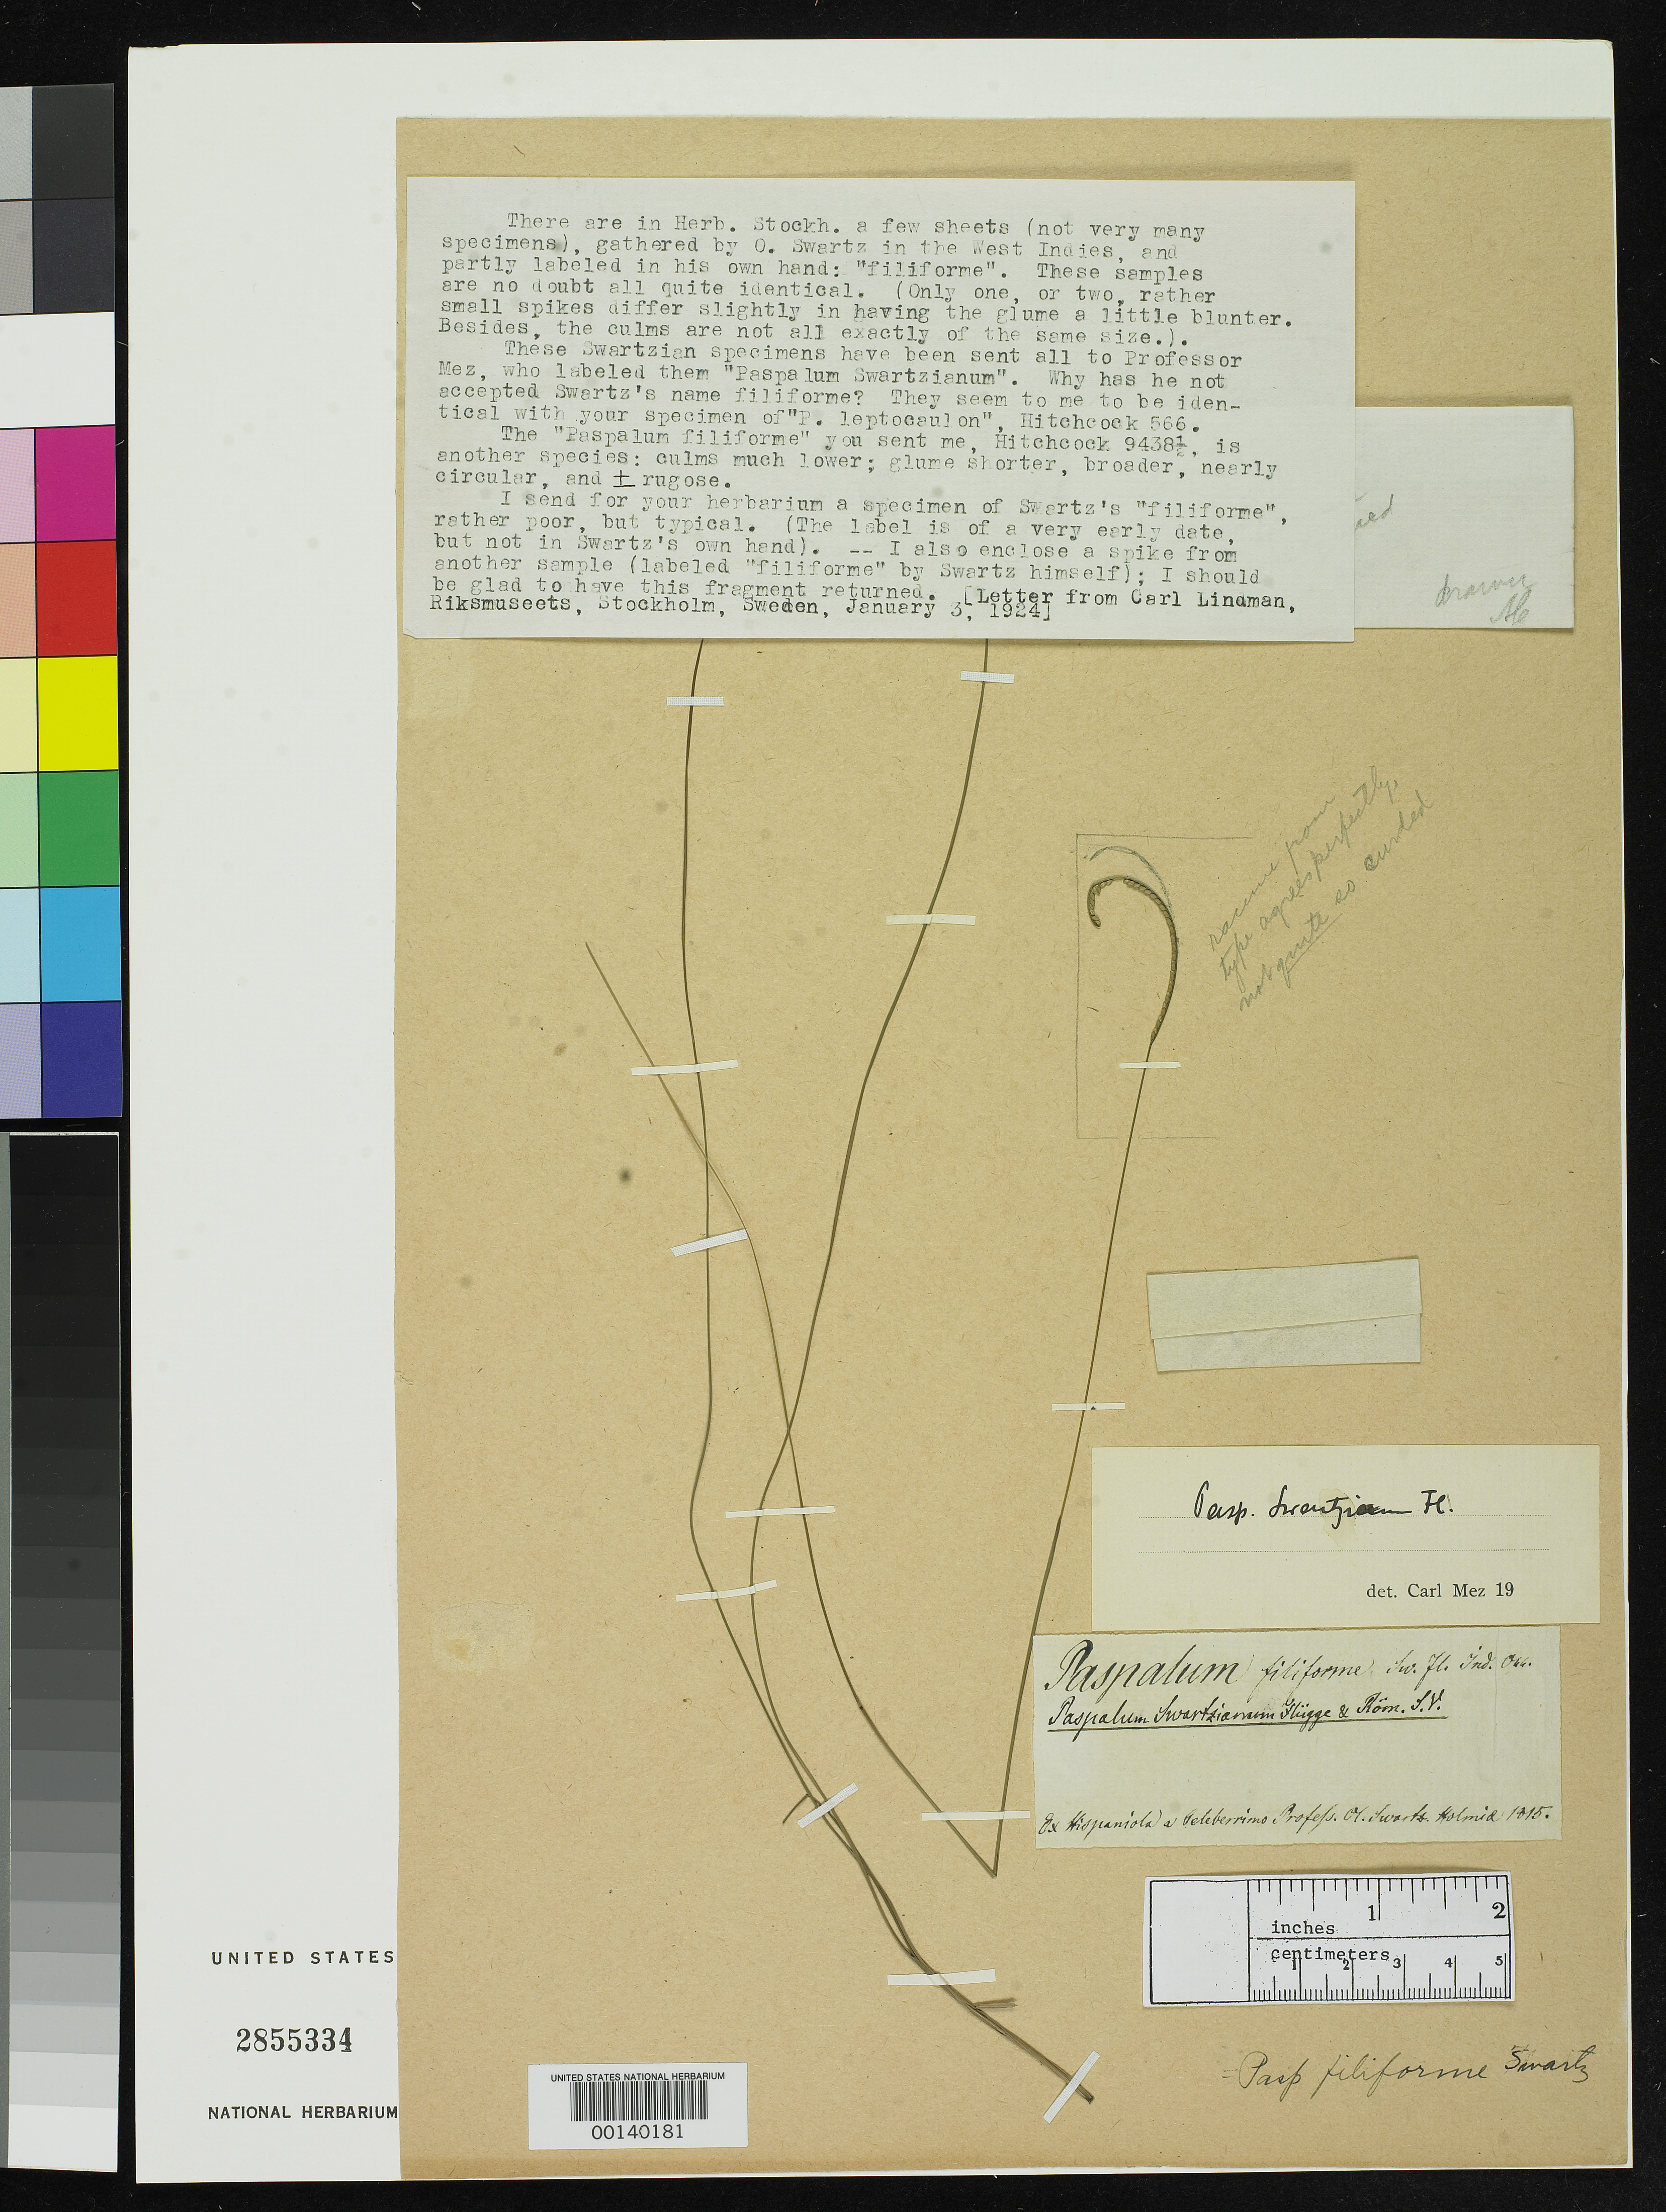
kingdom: Plantae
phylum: Tracheophyta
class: Liliopsida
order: Poales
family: Poaceae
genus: Paspalum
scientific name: Paspalum filiforme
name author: Sw.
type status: Possible Type; Original Material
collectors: O. P. Swartz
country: Jamaica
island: Greater Antilles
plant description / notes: Possibly original material but probably not type of Paspalum filiforme Sw. [which cites material from Jamaica]; possibly a type of Paspalum swartzianum Flugge, which appears to be a superfluous name (unless it refers to specimens identified but not cited by Swartz as P. filiforme)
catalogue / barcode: US 2855334